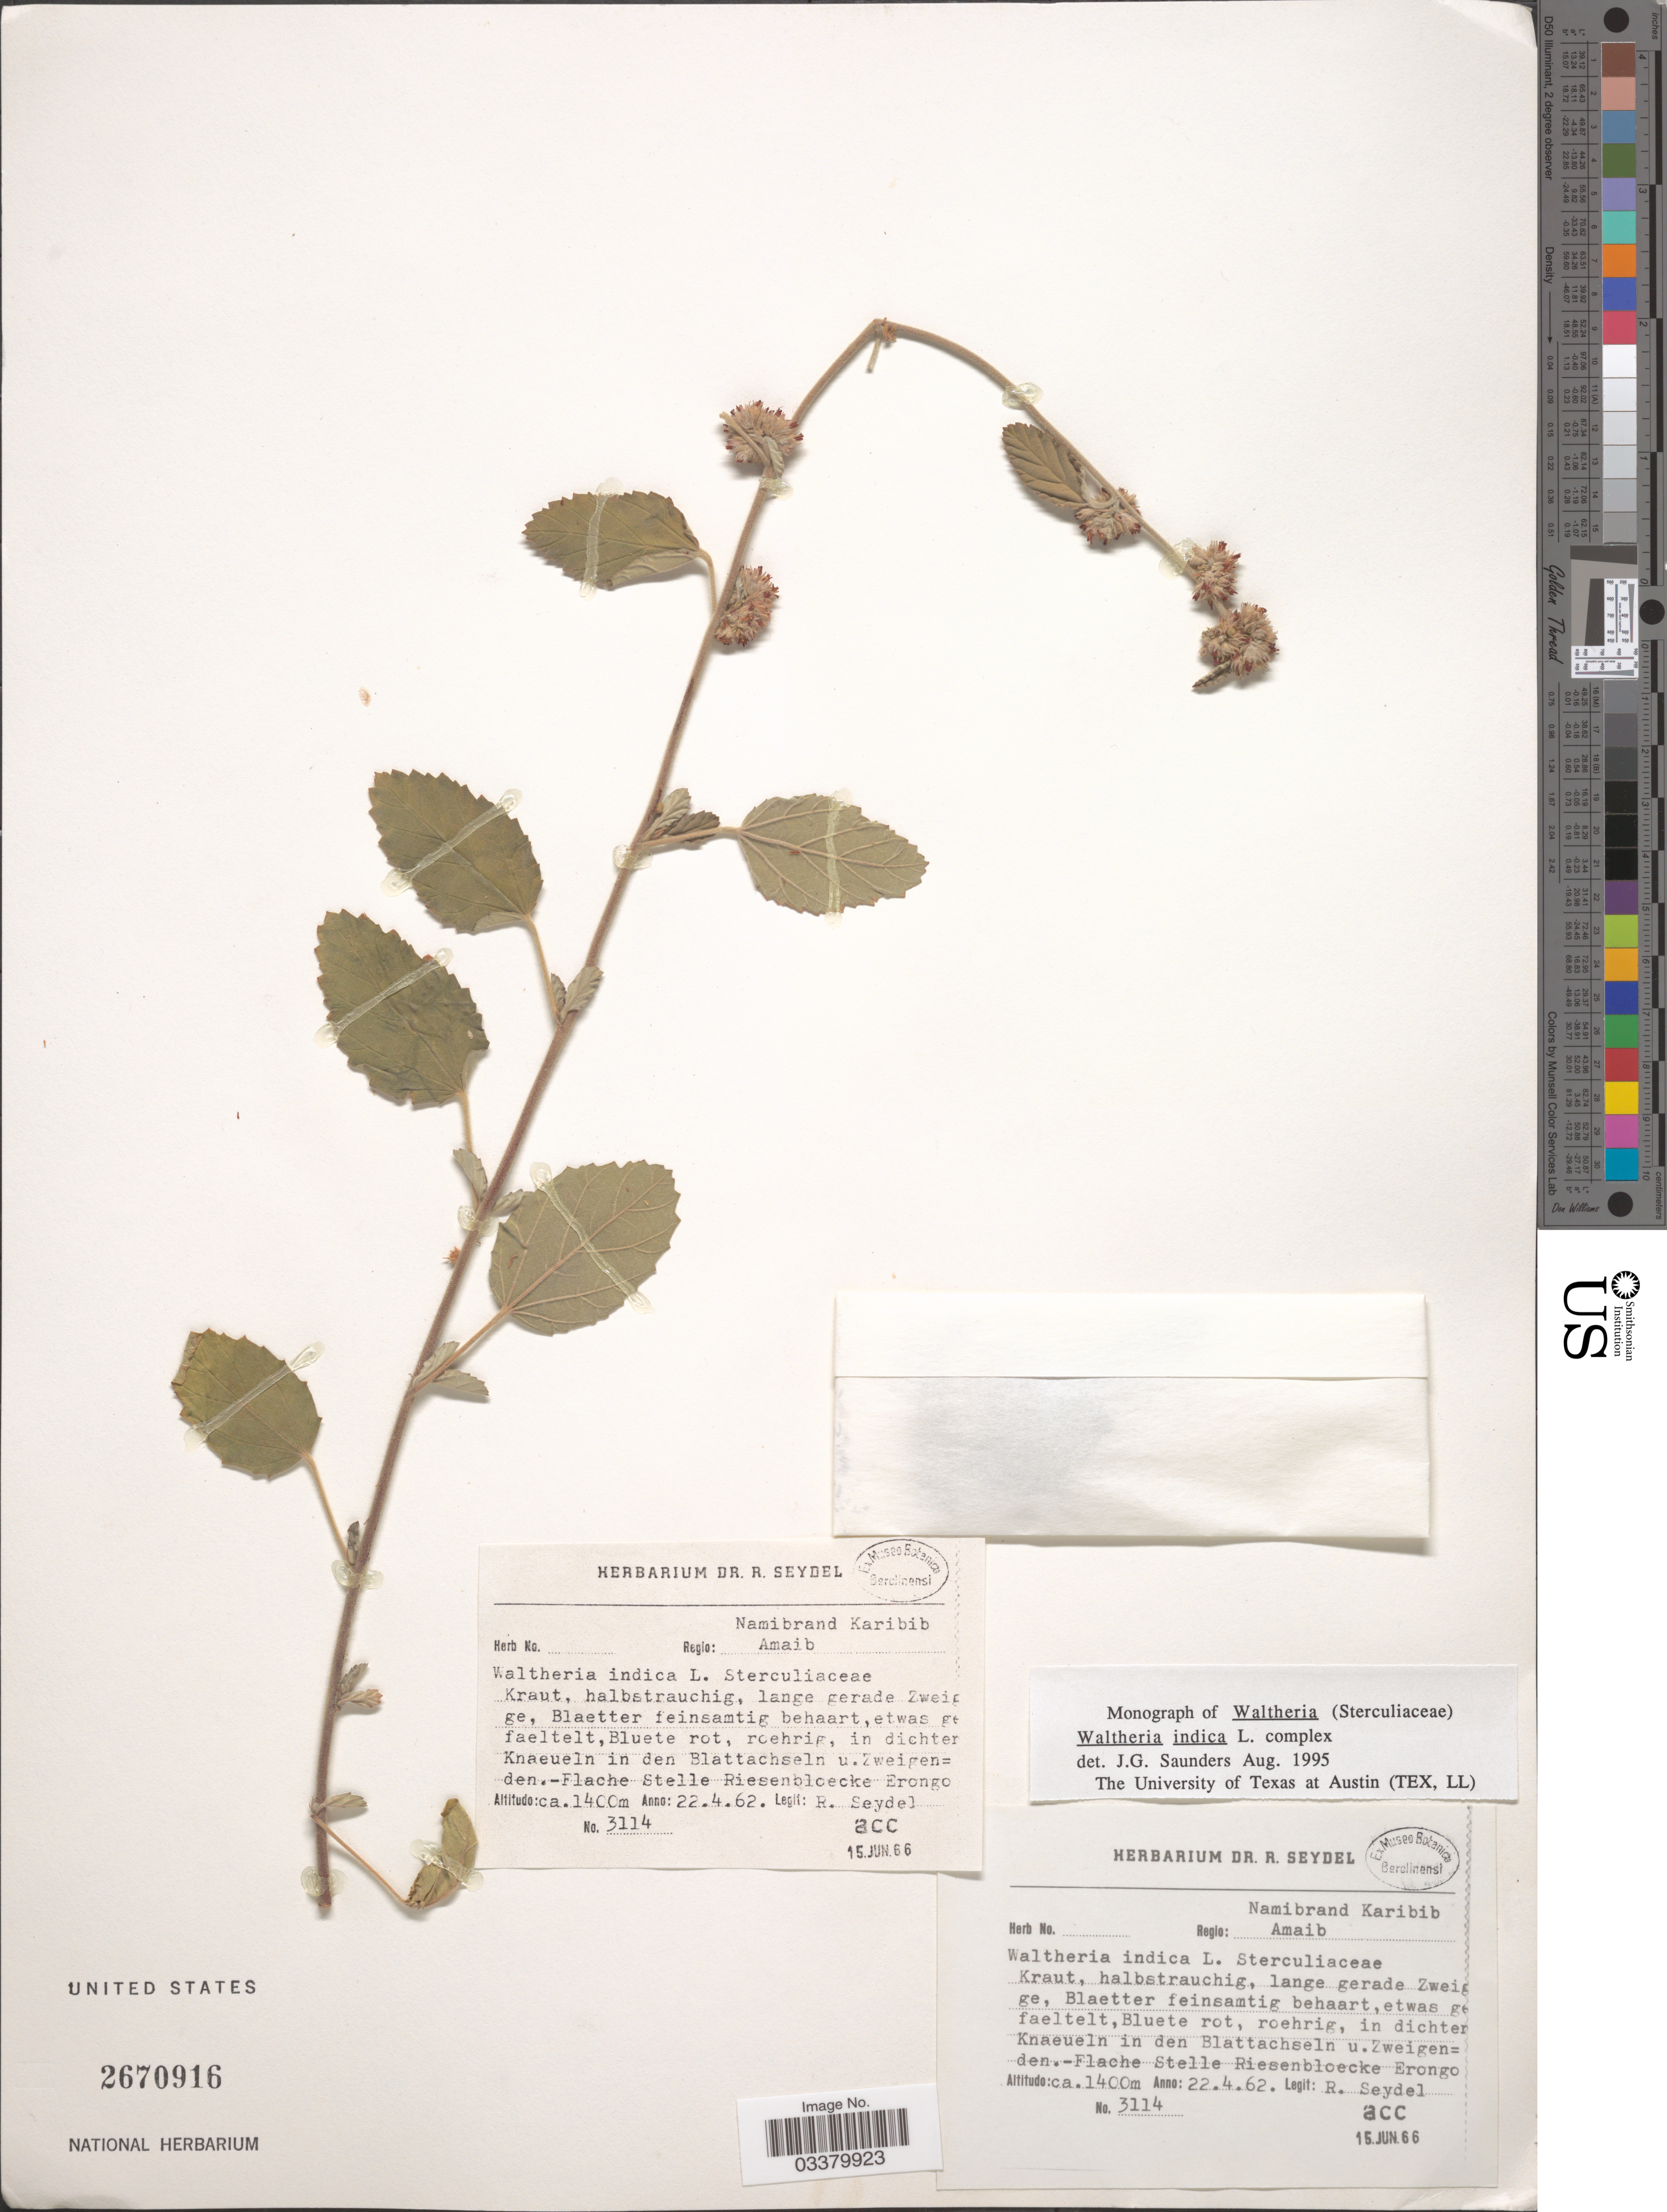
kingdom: Plantae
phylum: Tracheophyta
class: Magnoliopsida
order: Malvales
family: Malvaceae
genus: Waltheria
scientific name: Waltheria indica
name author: L.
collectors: R. Seydel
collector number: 3114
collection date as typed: Transcribed d/m/y: 22/4/62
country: Namibia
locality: Namibrand Karibib, Regio: Amaib. Flache Stelle Riesenbloecke Erongo.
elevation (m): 1400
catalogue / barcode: US 2670916